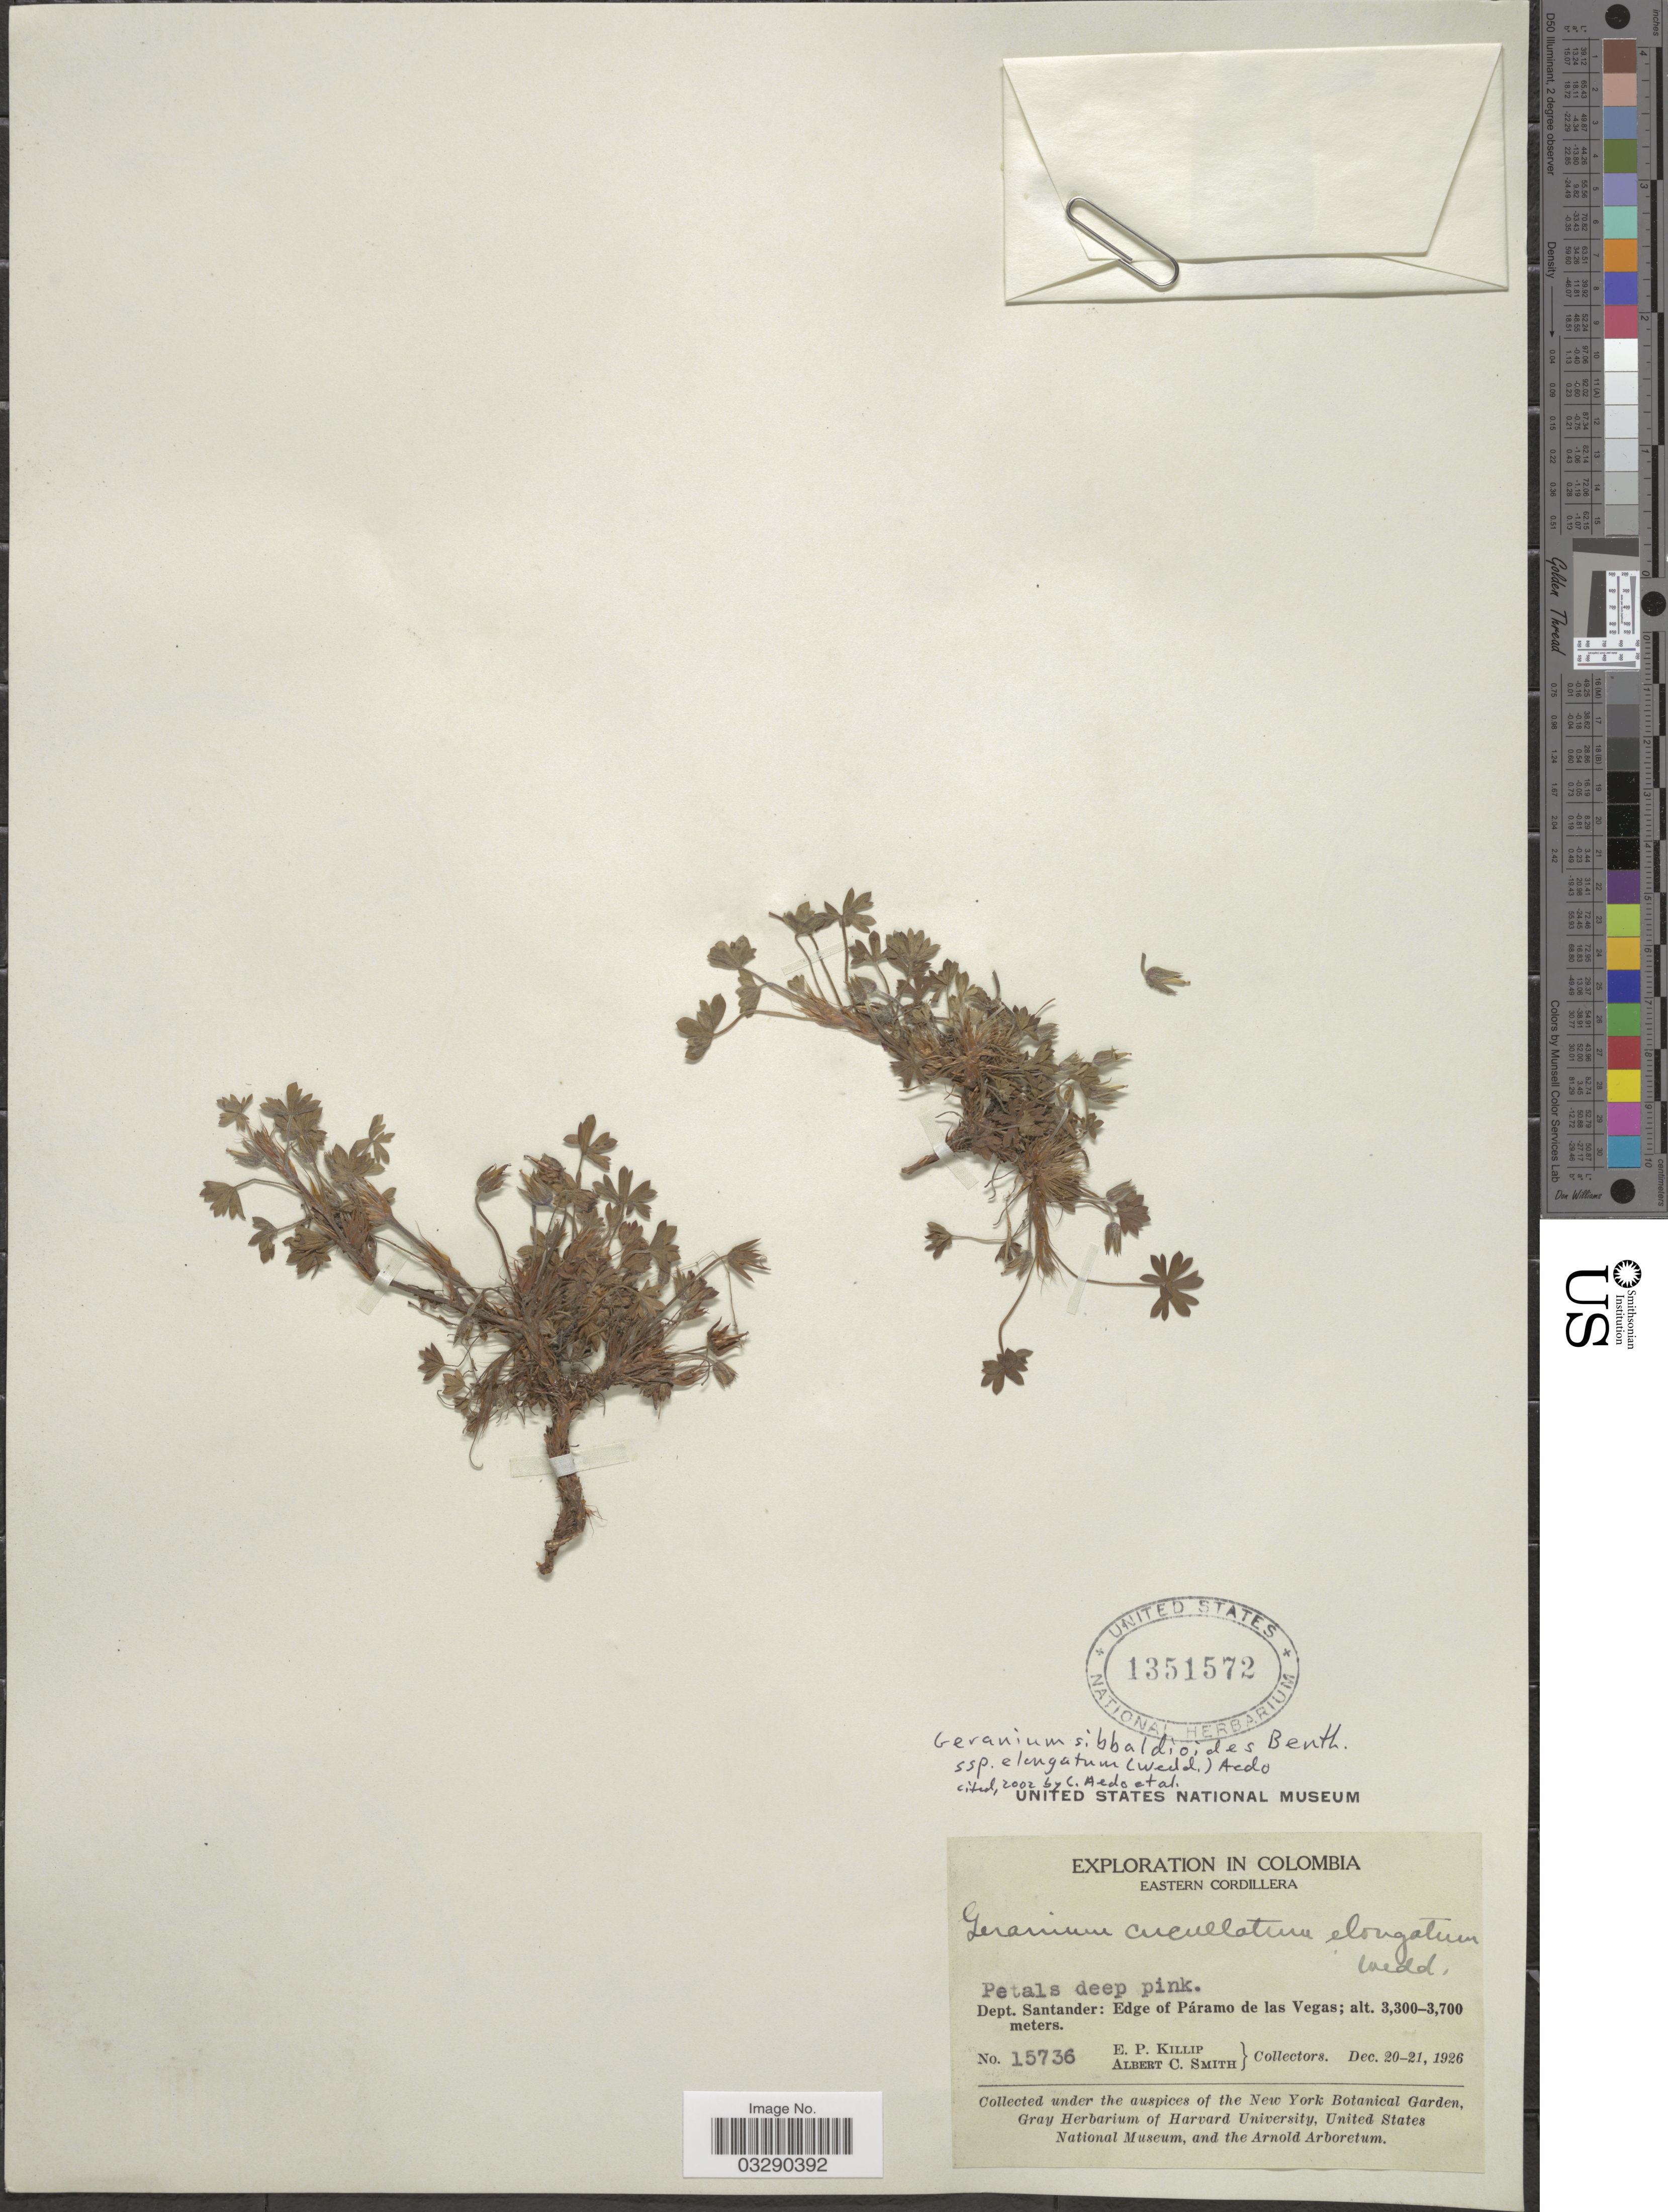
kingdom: Plantae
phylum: Tracheophyta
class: Magnoliopsida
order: Geraniales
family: Geraniaceae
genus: Geranium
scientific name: Geranium sibbaldioides subsp. elongatum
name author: (Wedd.) Aedo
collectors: E. P. Killip & A. C. Smith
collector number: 15736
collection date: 1926-12-20/1926-12-21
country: Colombia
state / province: Santander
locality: Eastern Cordillera. Dept. Santander: Edge of Páramo de las Vegas.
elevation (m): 3300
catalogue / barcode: US 1351572